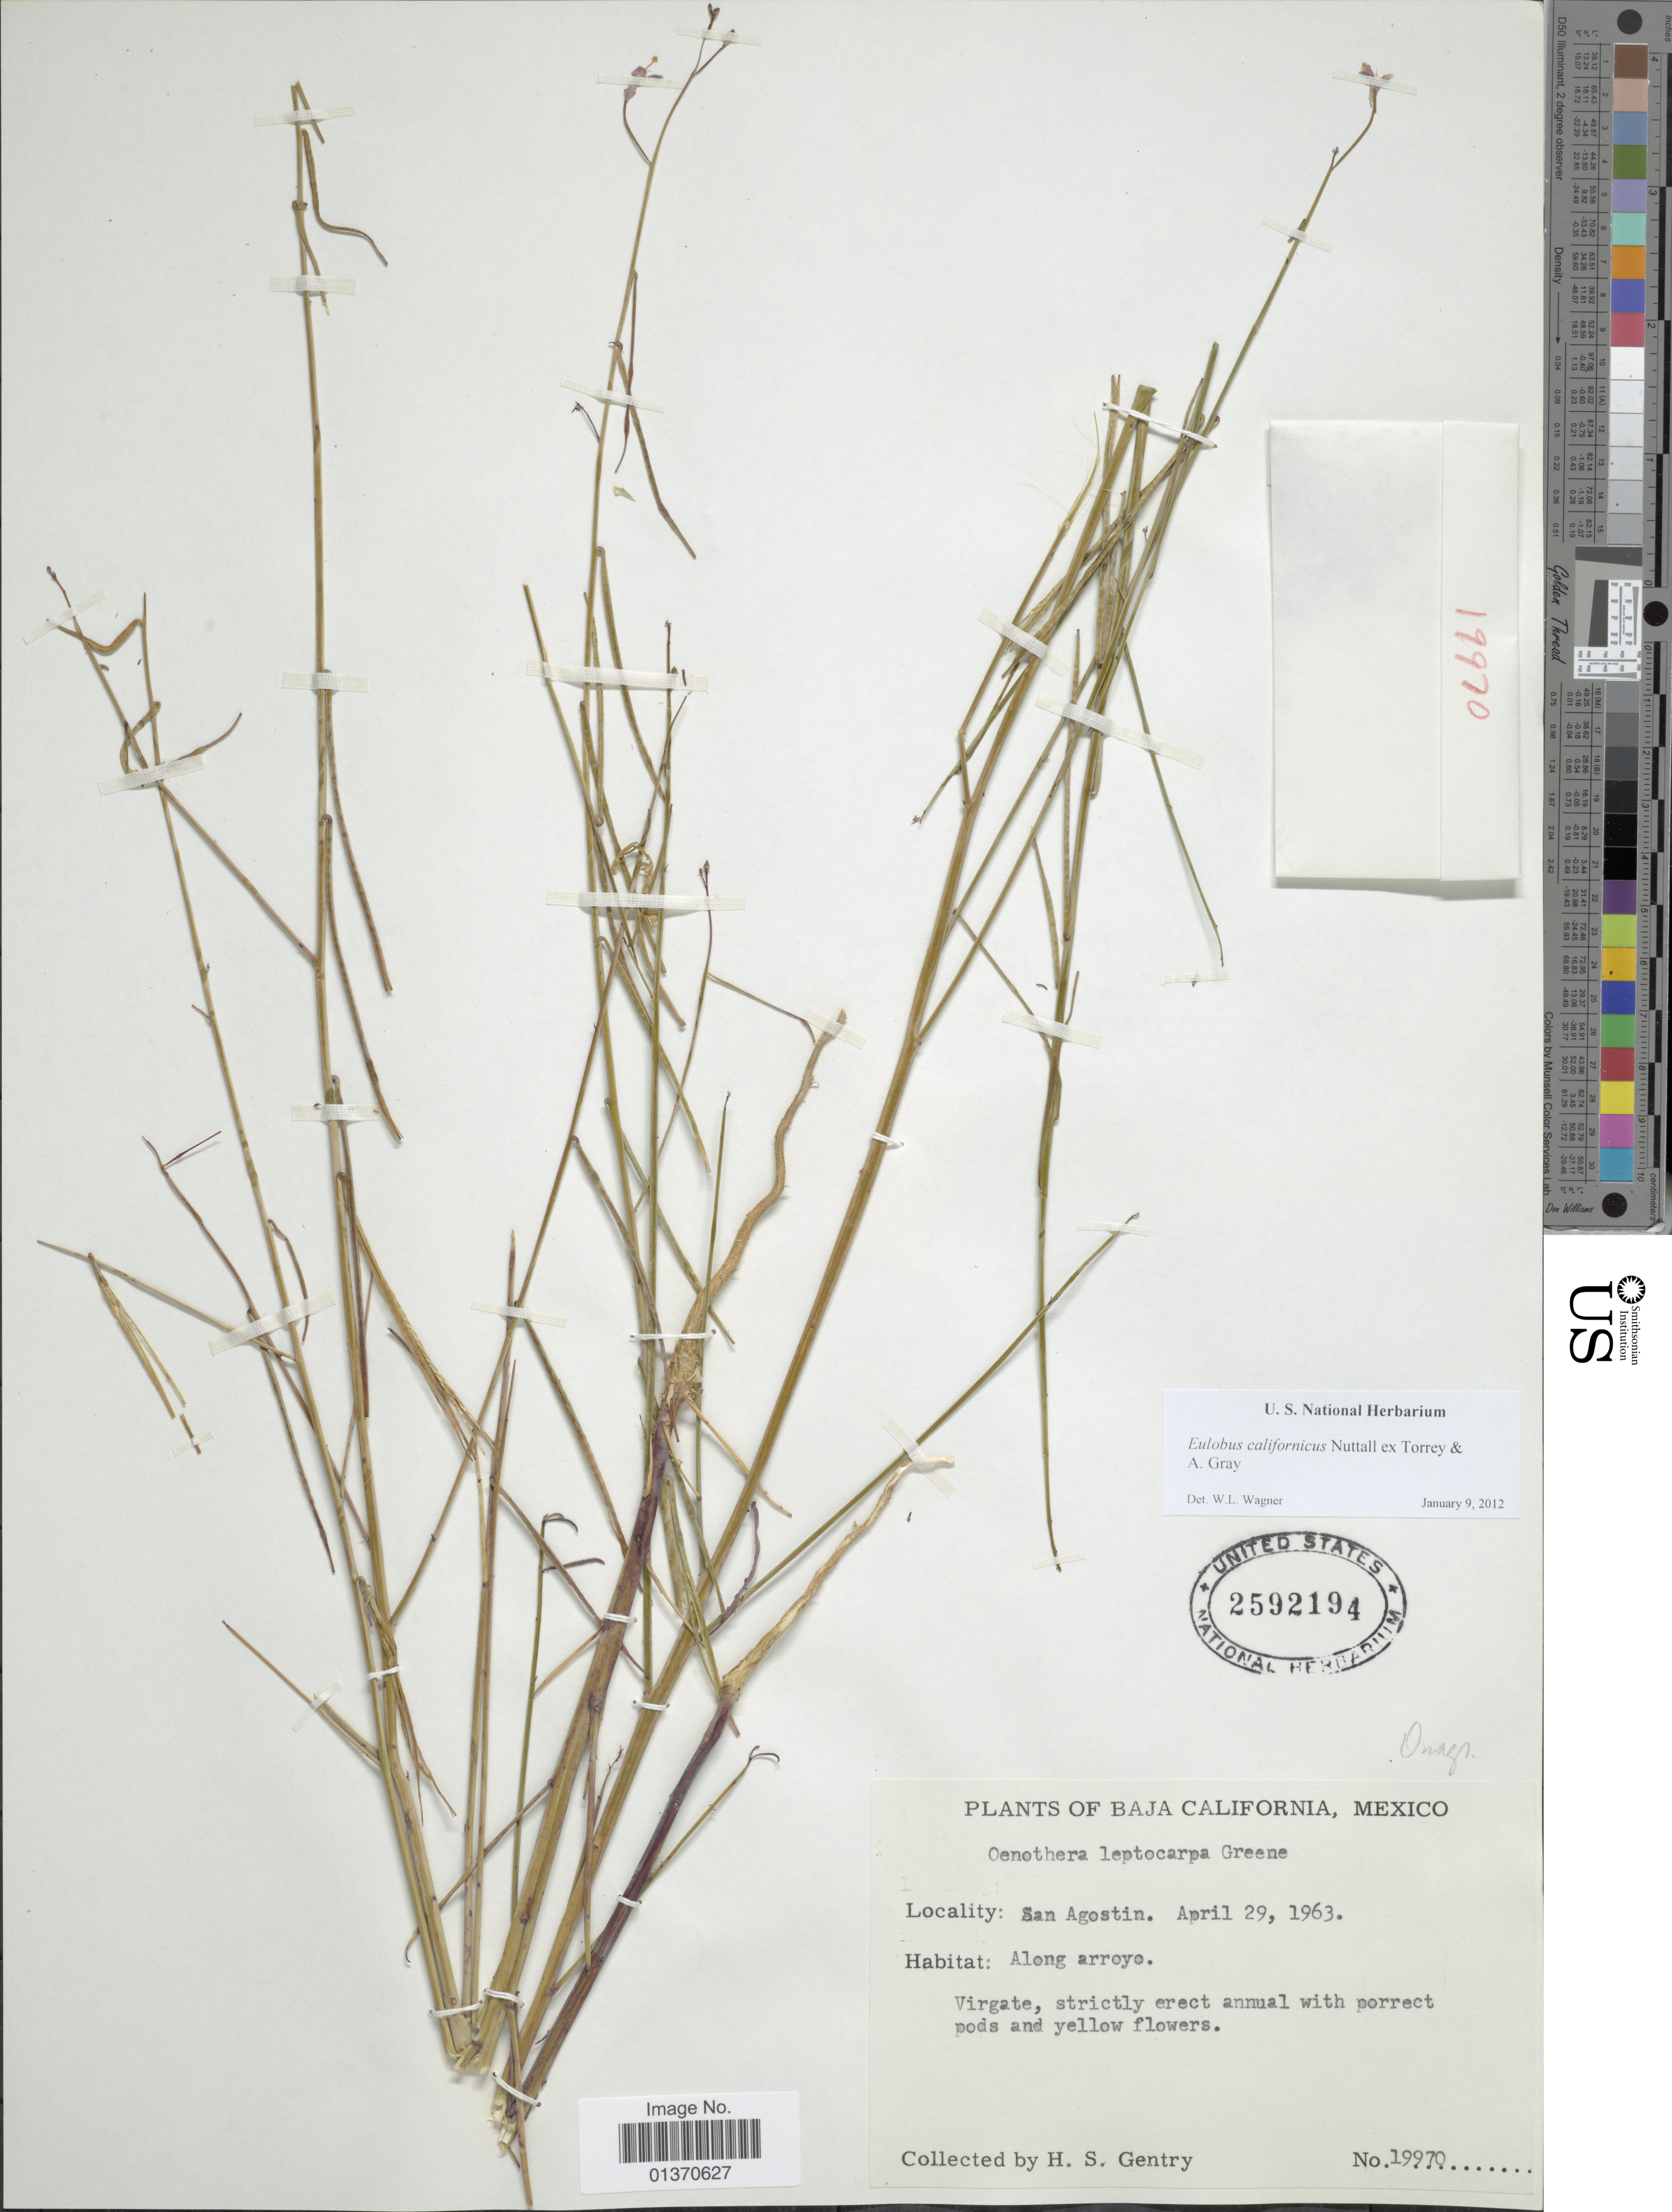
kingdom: Plantae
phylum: Tracheophyta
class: Magnoliopsida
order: Myrtales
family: Onagraceae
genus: Eulobus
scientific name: Eulobus californicus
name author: Nutt. ex Torr. & A. Gray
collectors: H. S. Gentry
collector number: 19970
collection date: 1963-04-29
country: Mexico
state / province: Baja California Sur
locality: San Agostin, along arroyo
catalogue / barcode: US 2592194